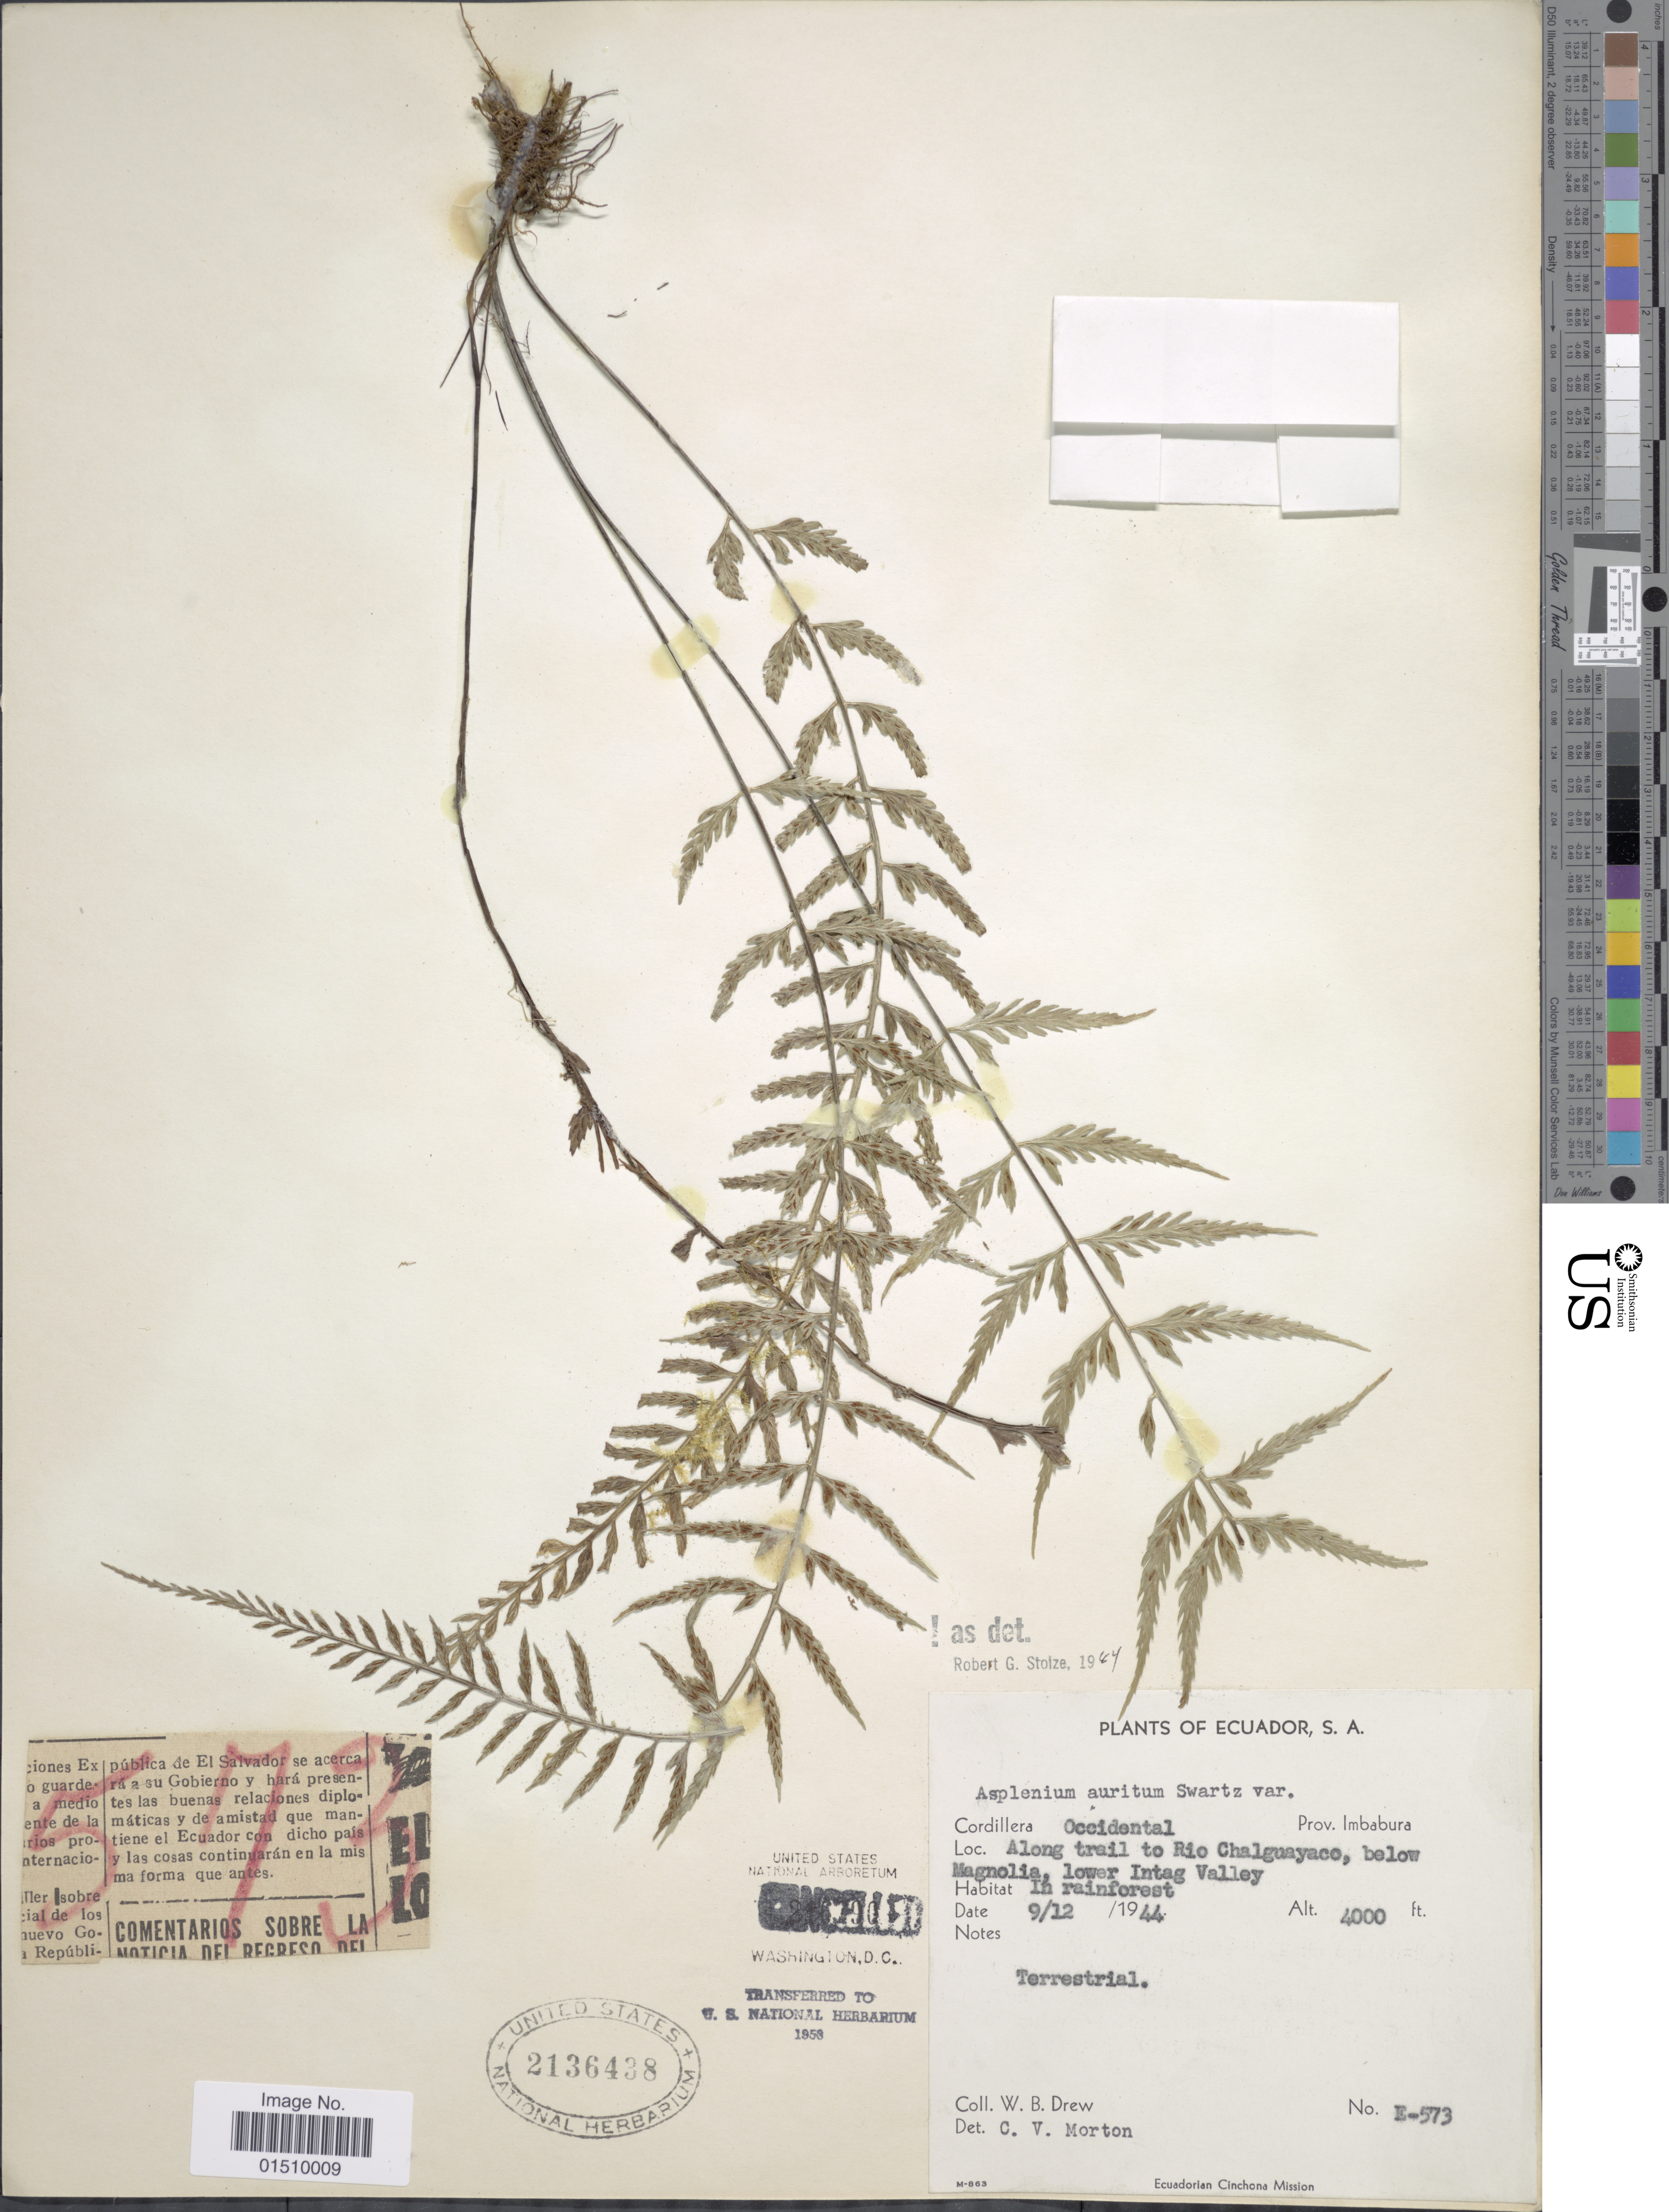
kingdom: Plantae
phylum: Tracheophyta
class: Polypodiopsida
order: Polypodiales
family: Aspleniaceae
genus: Asplenium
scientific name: Asplenium auritum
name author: Sw.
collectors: W. B. Drew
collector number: E-573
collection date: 1944-12-09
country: Ecuador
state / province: Imbabura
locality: Ecuador, S.A., Cordillera, Prov. Imbabura, along trail to Rio Chalguayaco, below Magnolia, lower Intag Valley.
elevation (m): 1219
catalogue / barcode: US 2136438